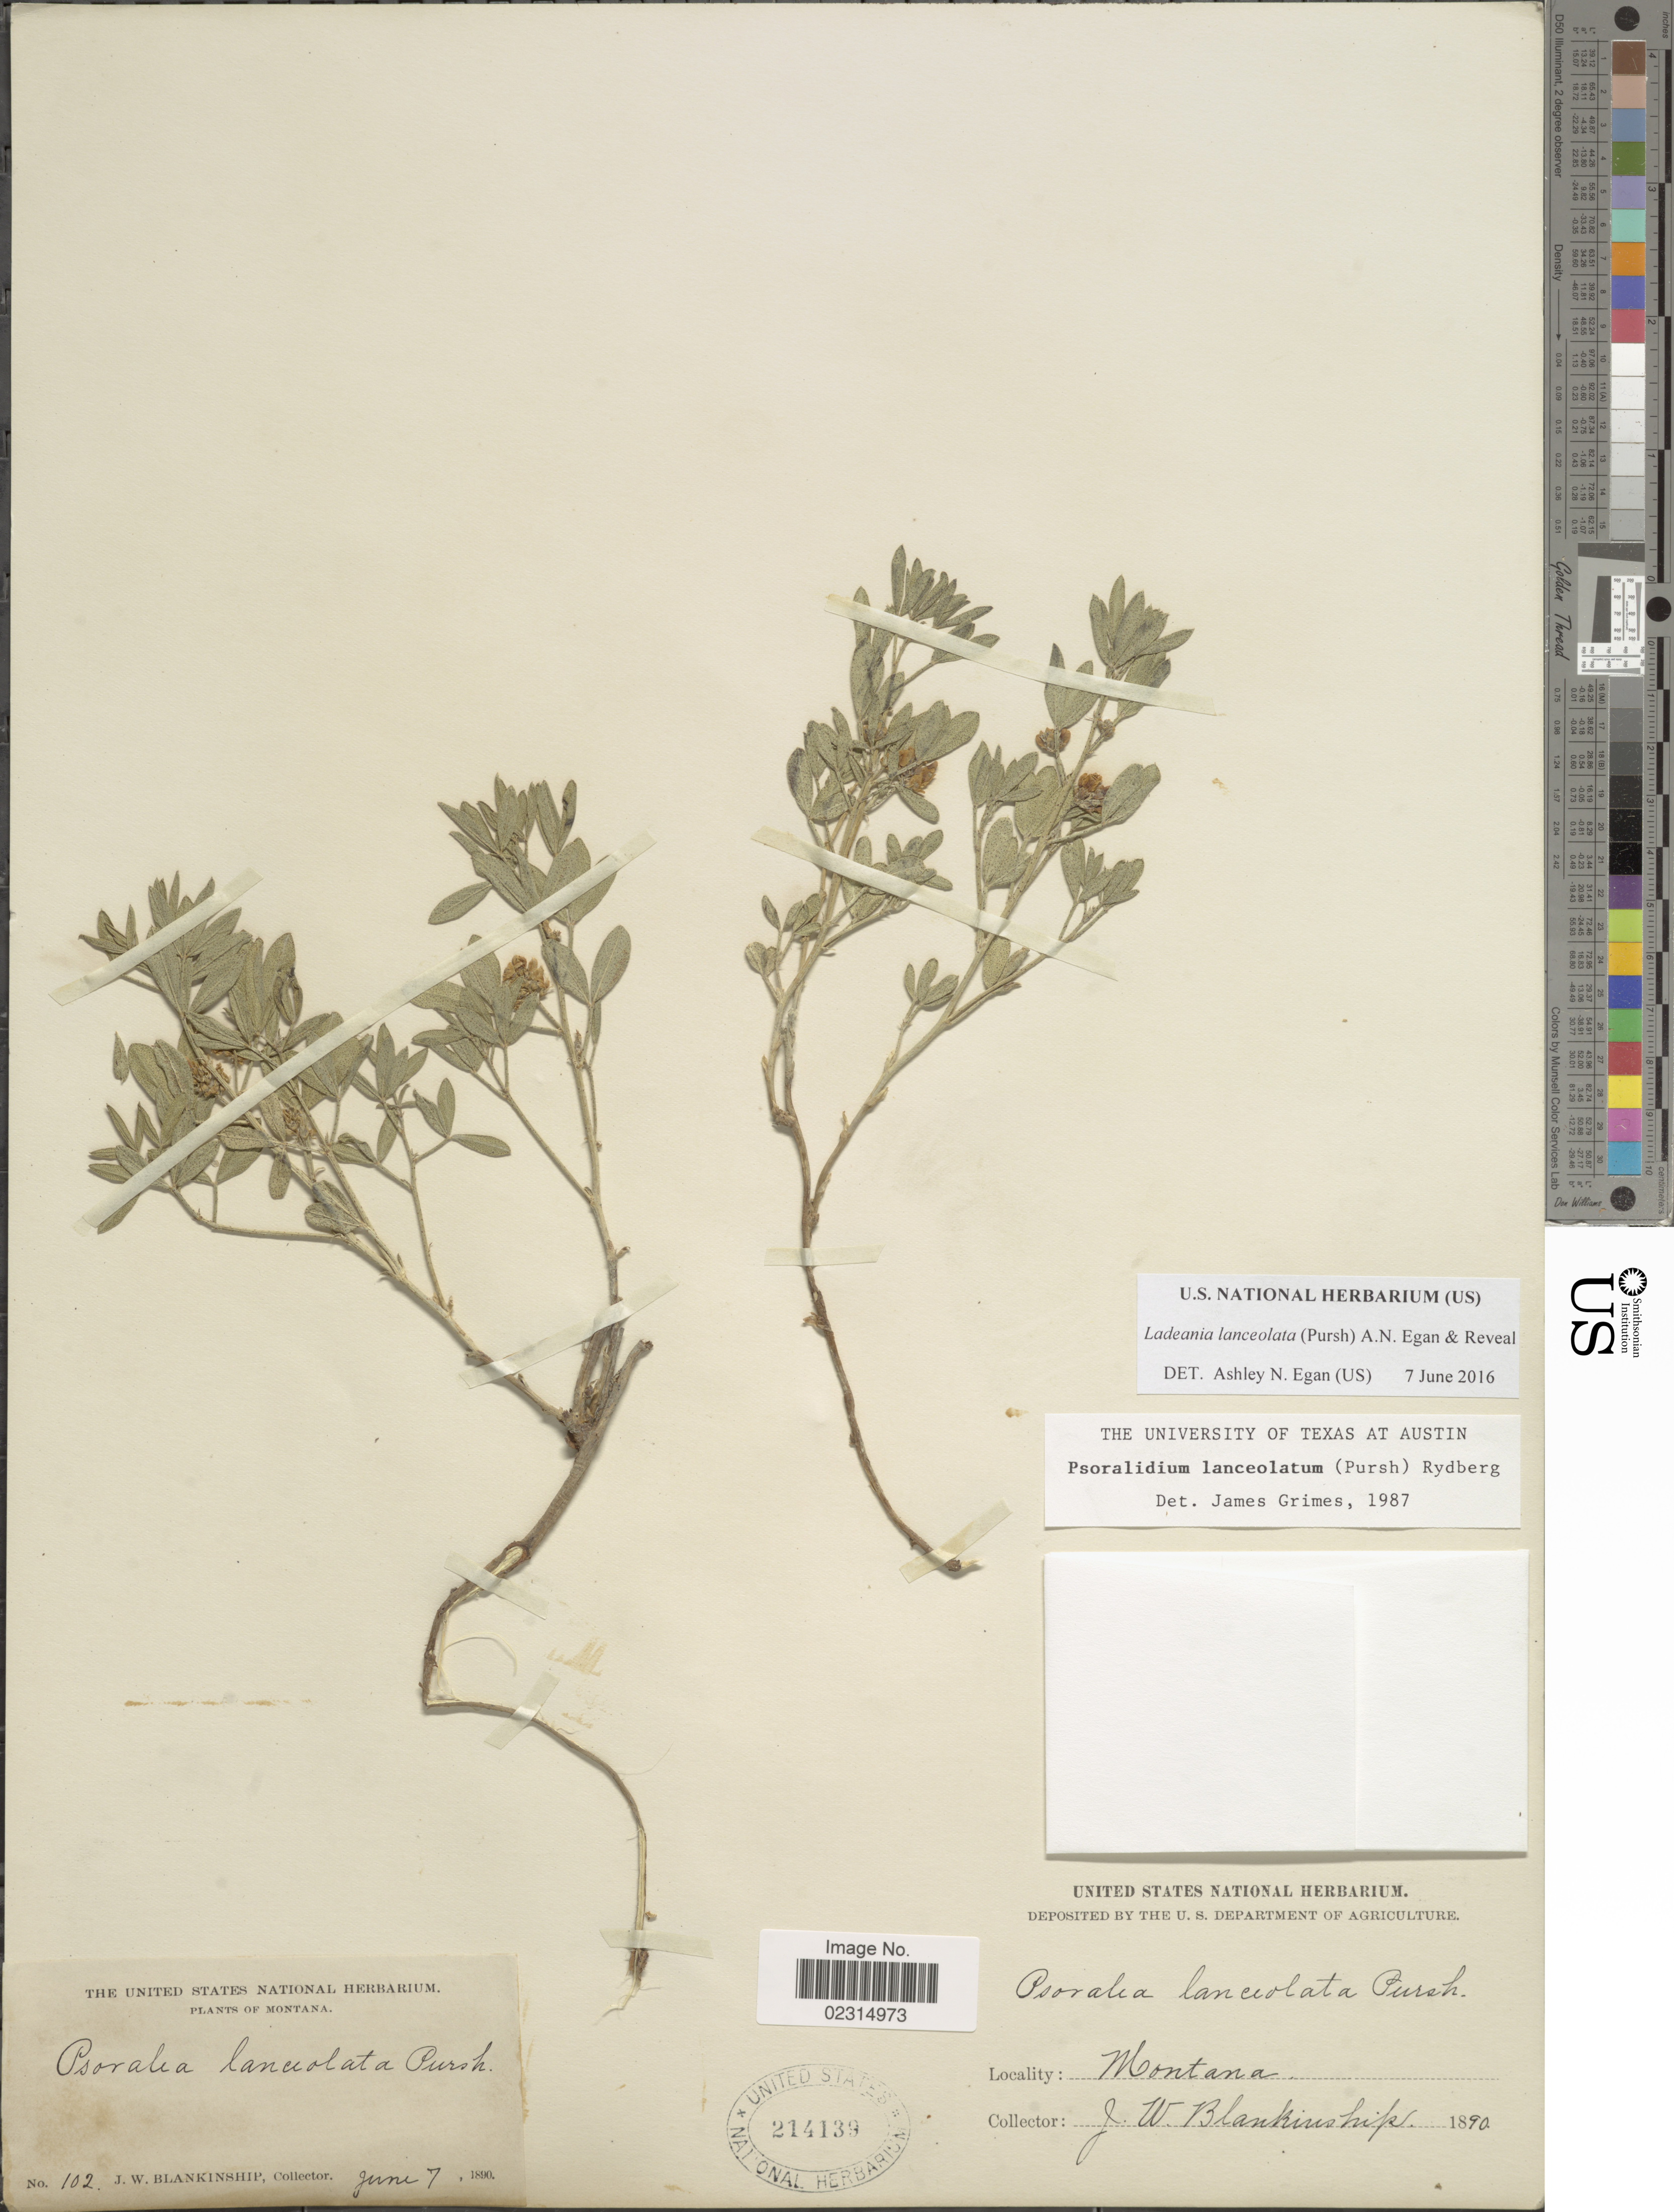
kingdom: Plantae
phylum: Tracheophyta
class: Magnoliopsida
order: Fabales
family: Fabaceae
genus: Ladeania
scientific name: Ladeania lanceolata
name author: (Pursh) A.N. Egan & Reveal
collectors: J. W. Blankinship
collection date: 1890-06-07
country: United States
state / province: Montana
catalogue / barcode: US 214139